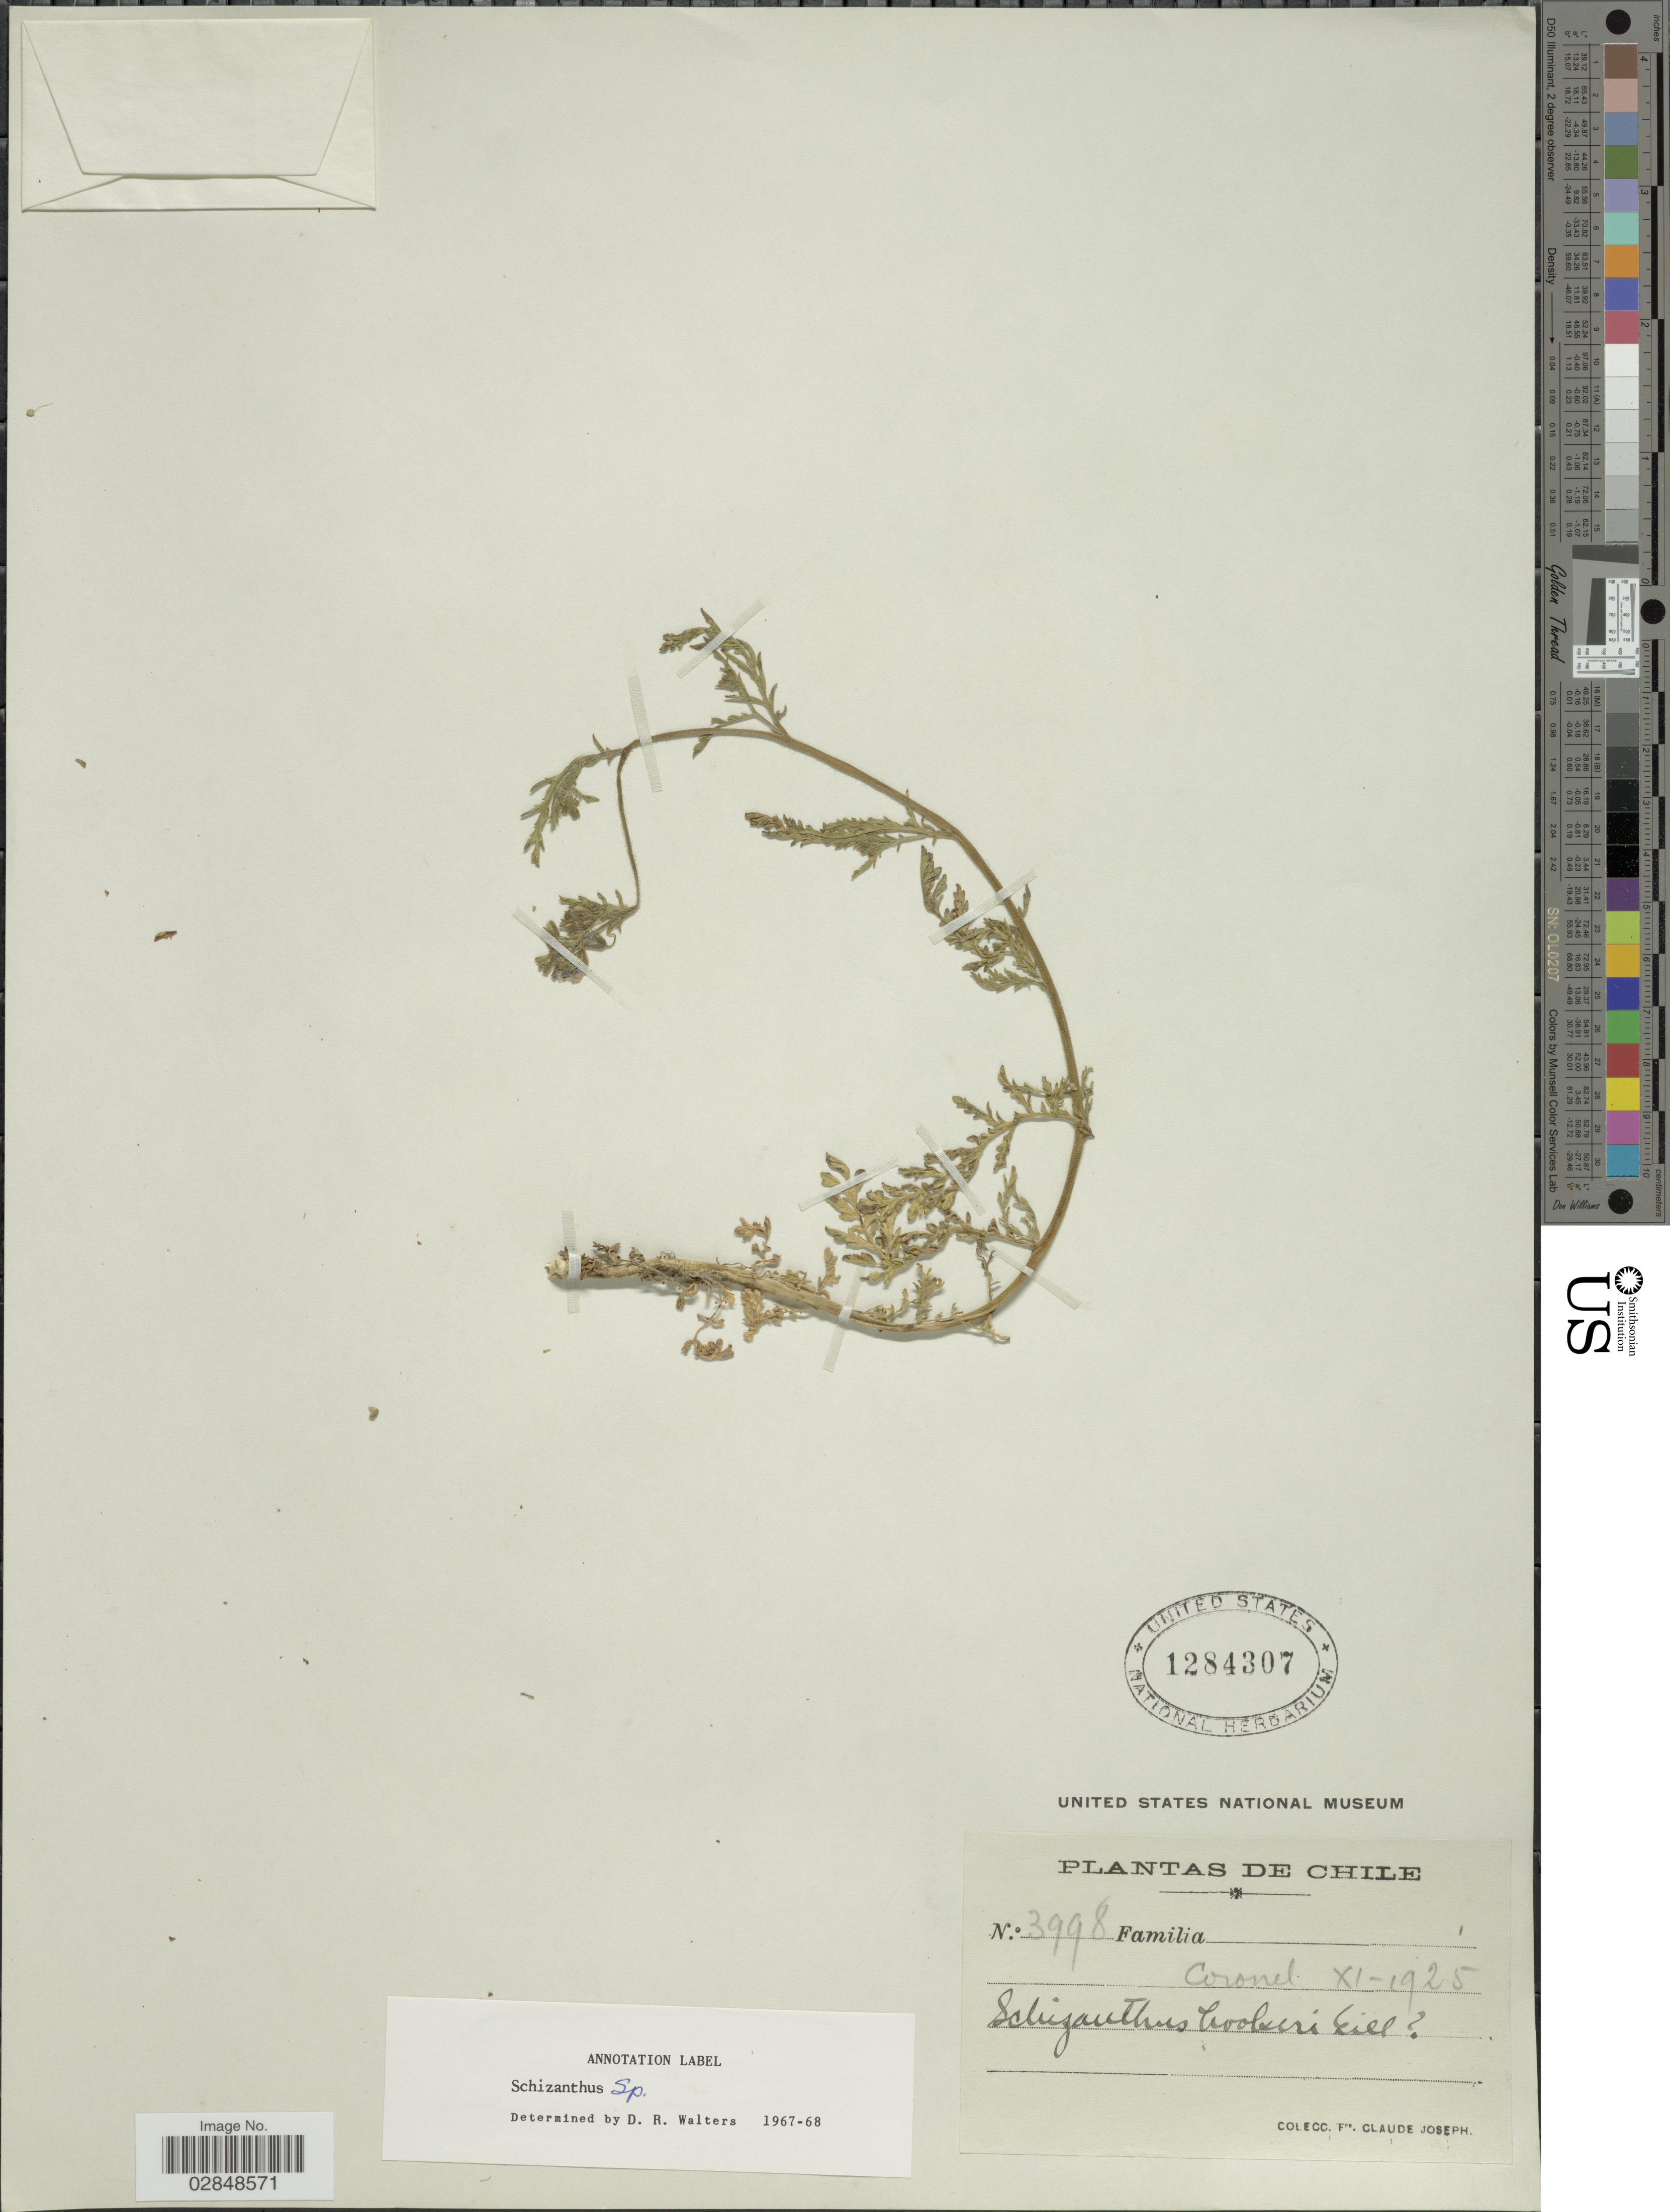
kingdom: Plantae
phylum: Tracheophyta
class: Magnoliopsida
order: Solanales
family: Solanaceae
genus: Schizanthus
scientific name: Schizanthus sp.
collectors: Bro. Claude-Joseph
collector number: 3998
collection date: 1925-11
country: Chile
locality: Coronel.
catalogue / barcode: US 1284307